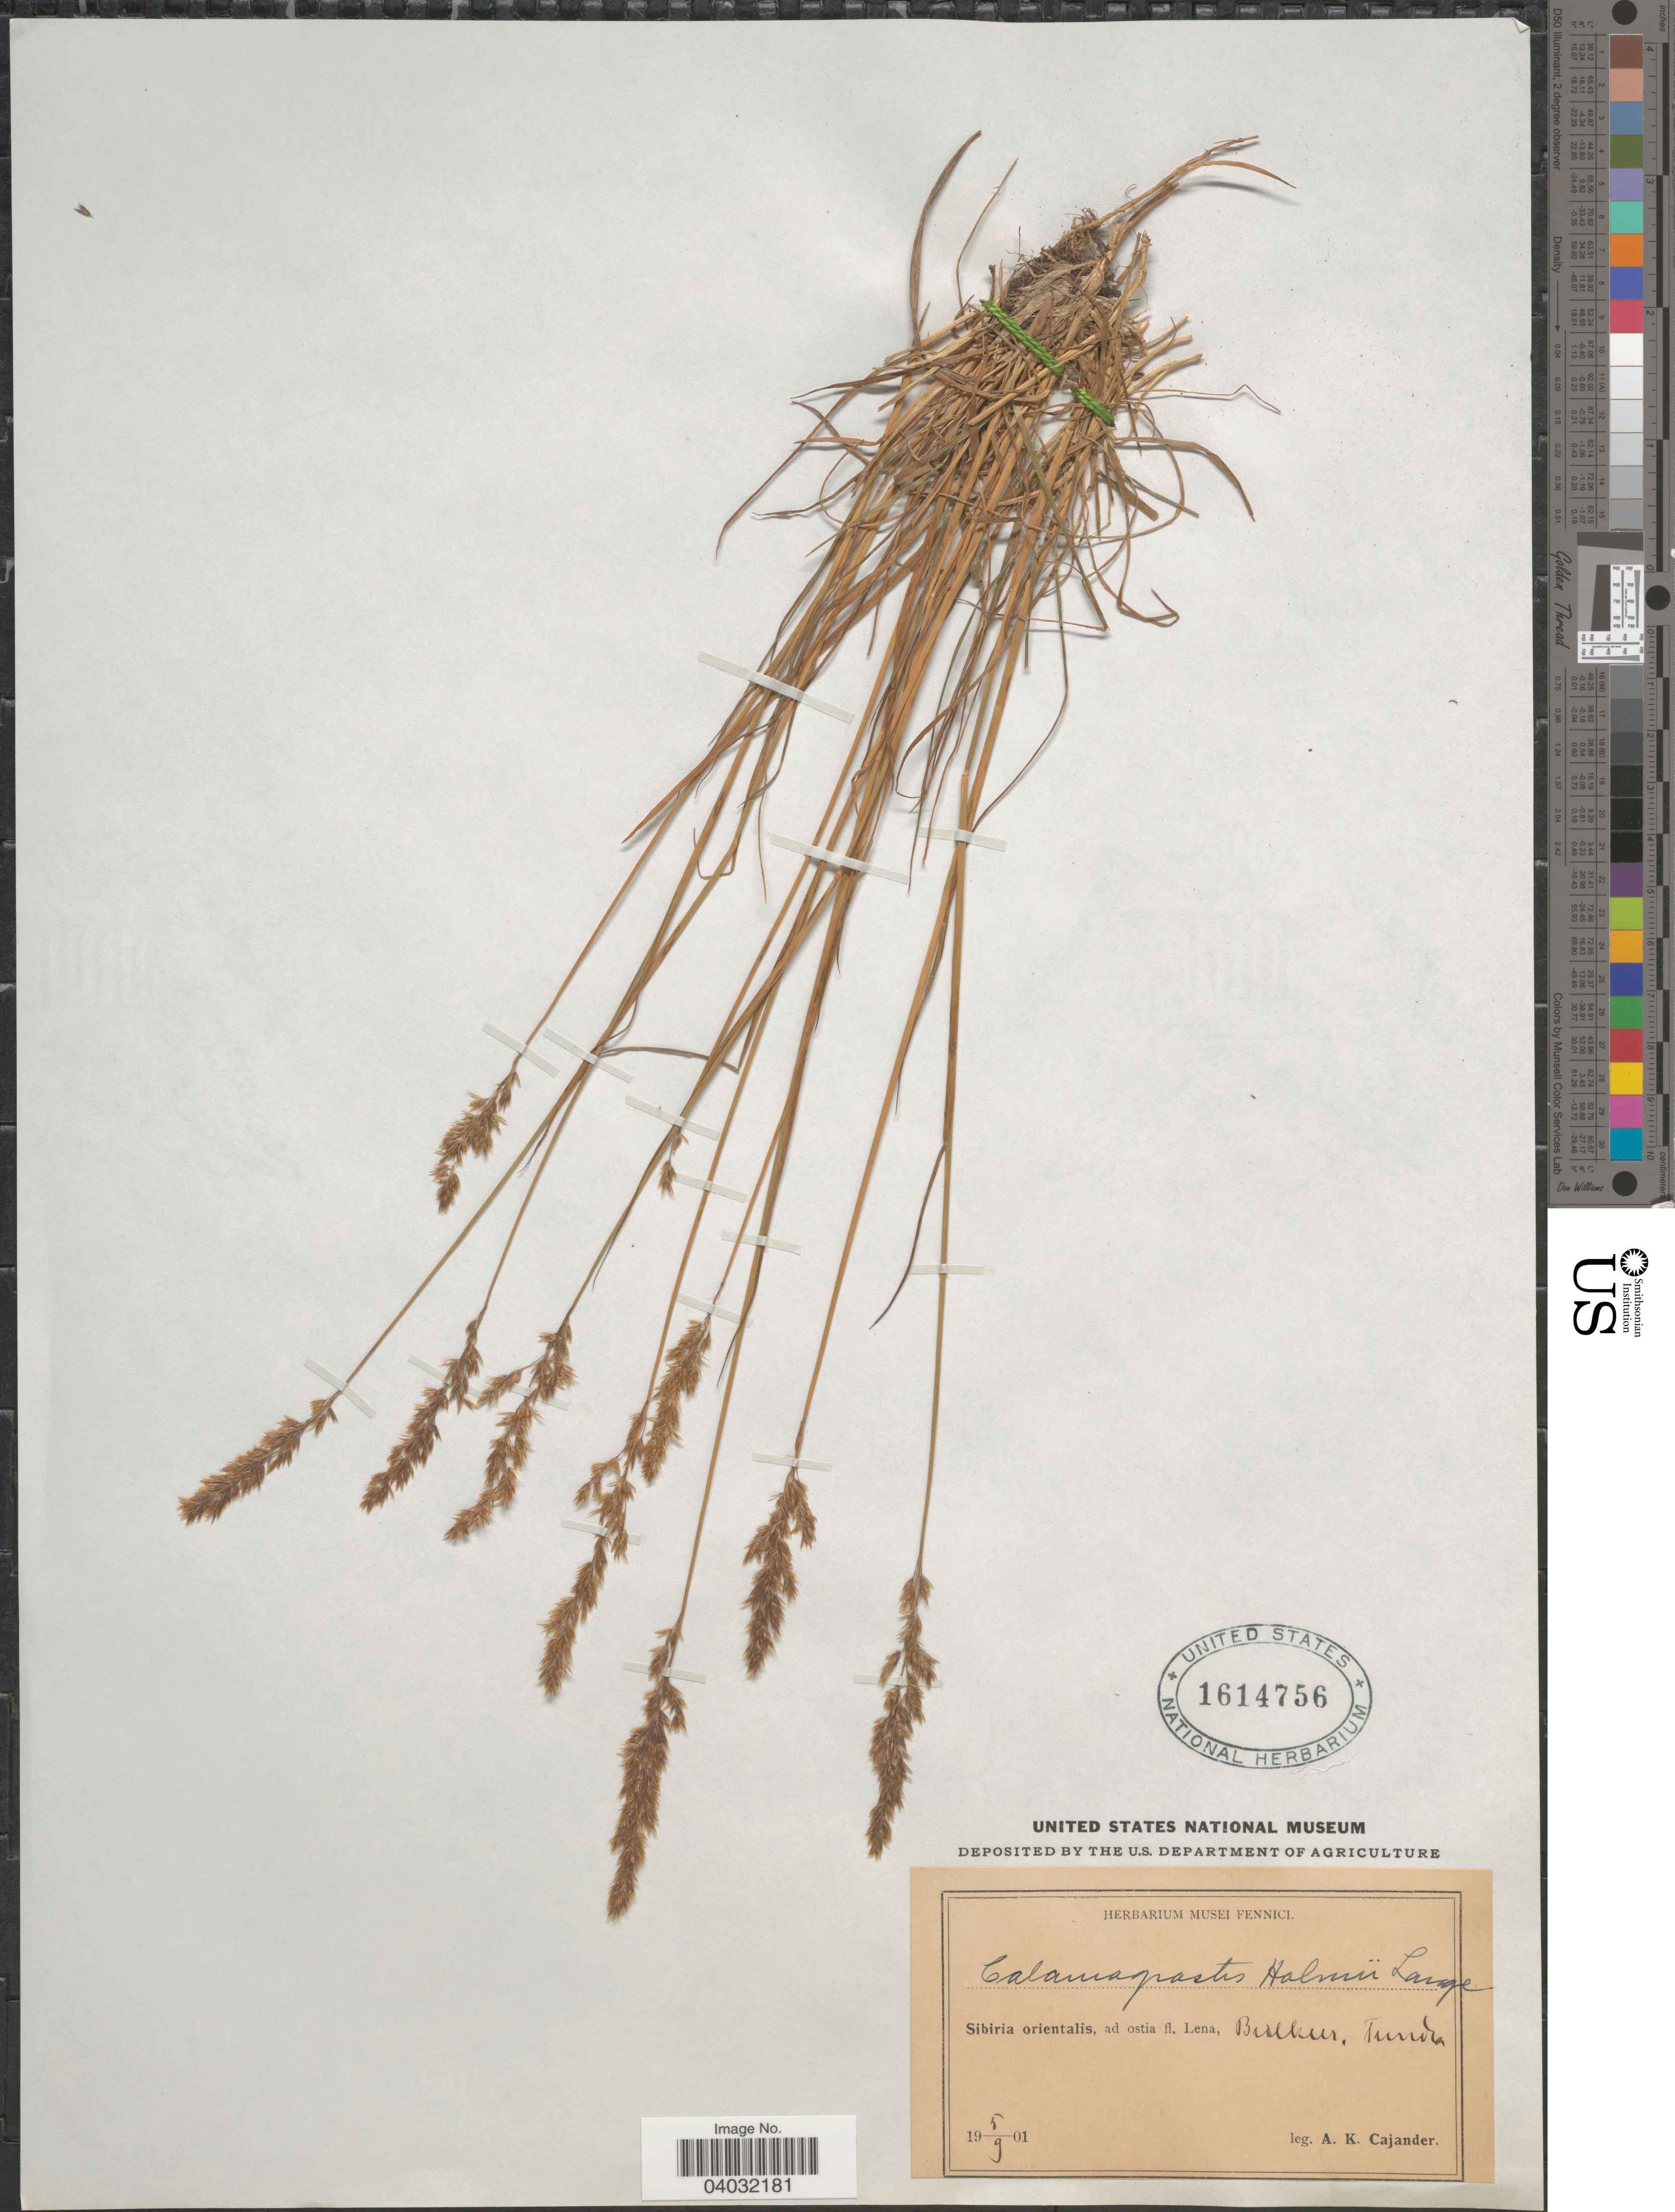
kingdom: Plantae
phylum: Tracheophyta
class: Liliopsida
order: Poales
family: Poaceae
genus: Calamagrostis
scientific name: Calamagrostis holmii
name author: Lange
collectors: A. Cajander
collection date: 1901-09-05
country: Russian Federation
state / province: Sakha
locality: Sibiria orientalis, ad ostia fl. Lena, Bulkur, Tundra.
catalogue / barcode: US 1614756